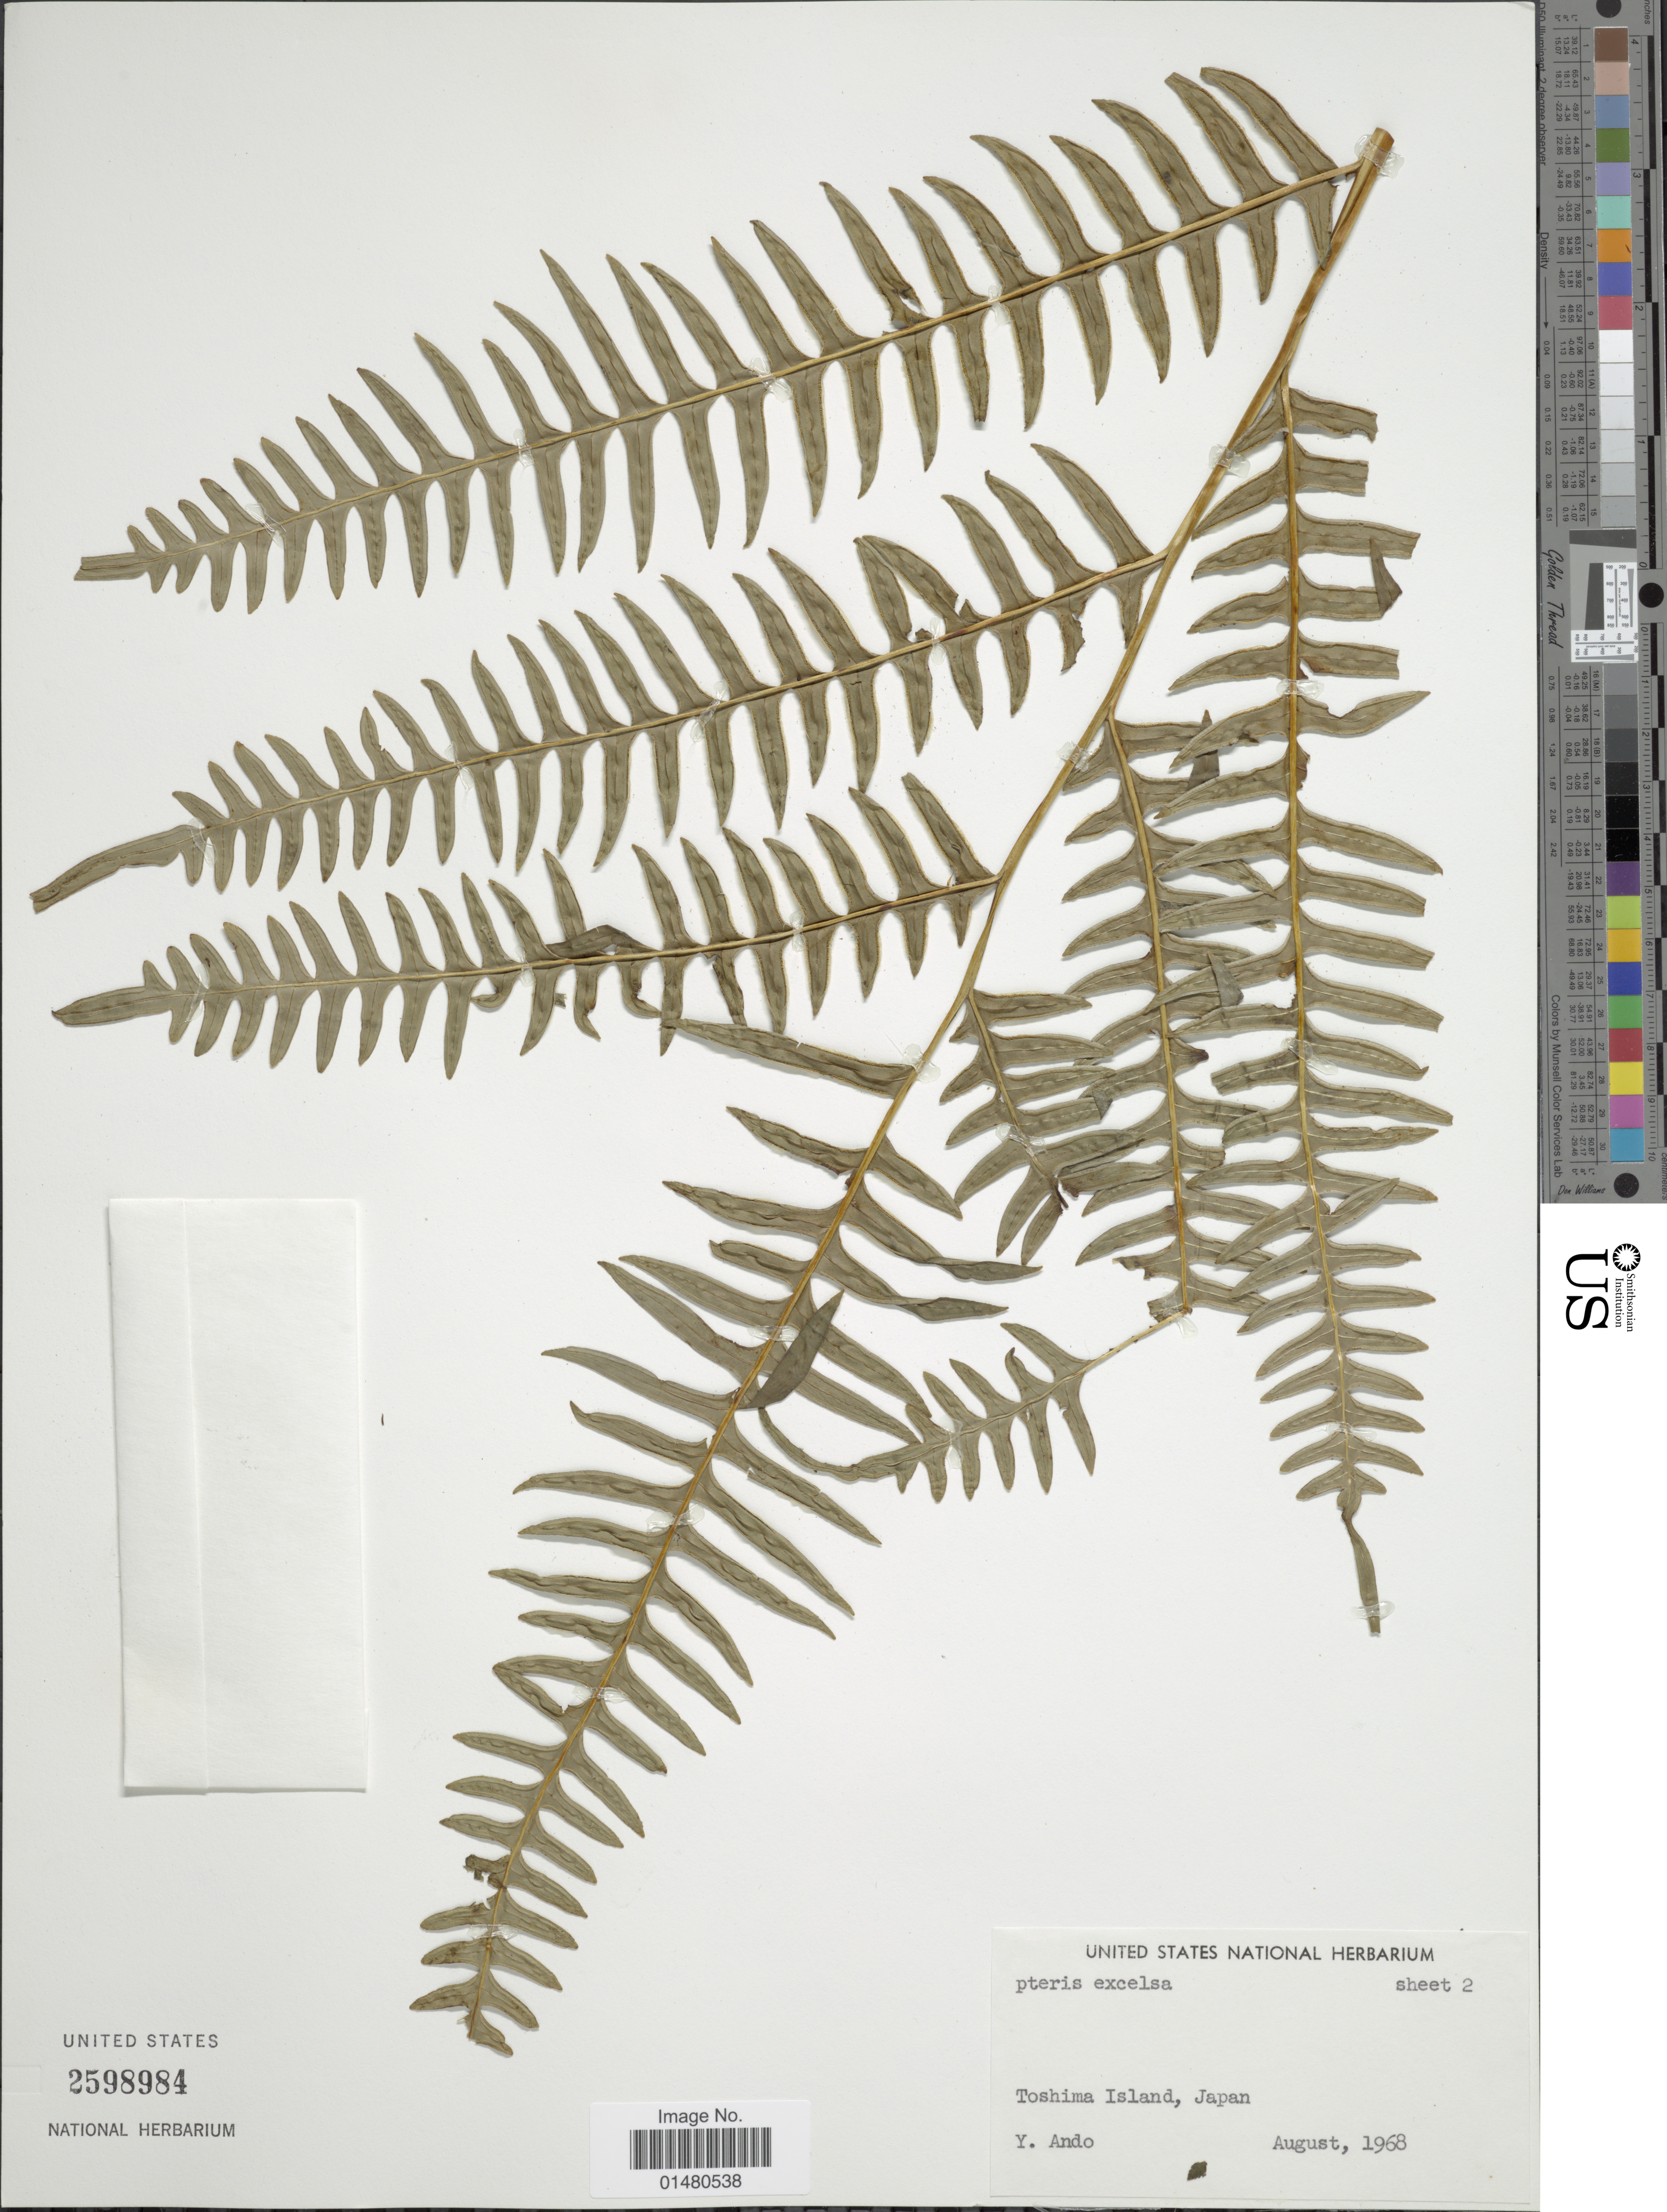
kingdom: Plantae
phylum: Tracheophyta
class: Polypodiopsida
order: Polypodiales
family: Pteridaceae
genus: Pteris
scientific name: Pteris excelsa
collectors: P. Andersen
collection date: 1968-08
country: Japan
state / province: Tokyo, Federal City of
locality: Toshima Island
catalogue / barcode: US 2598984